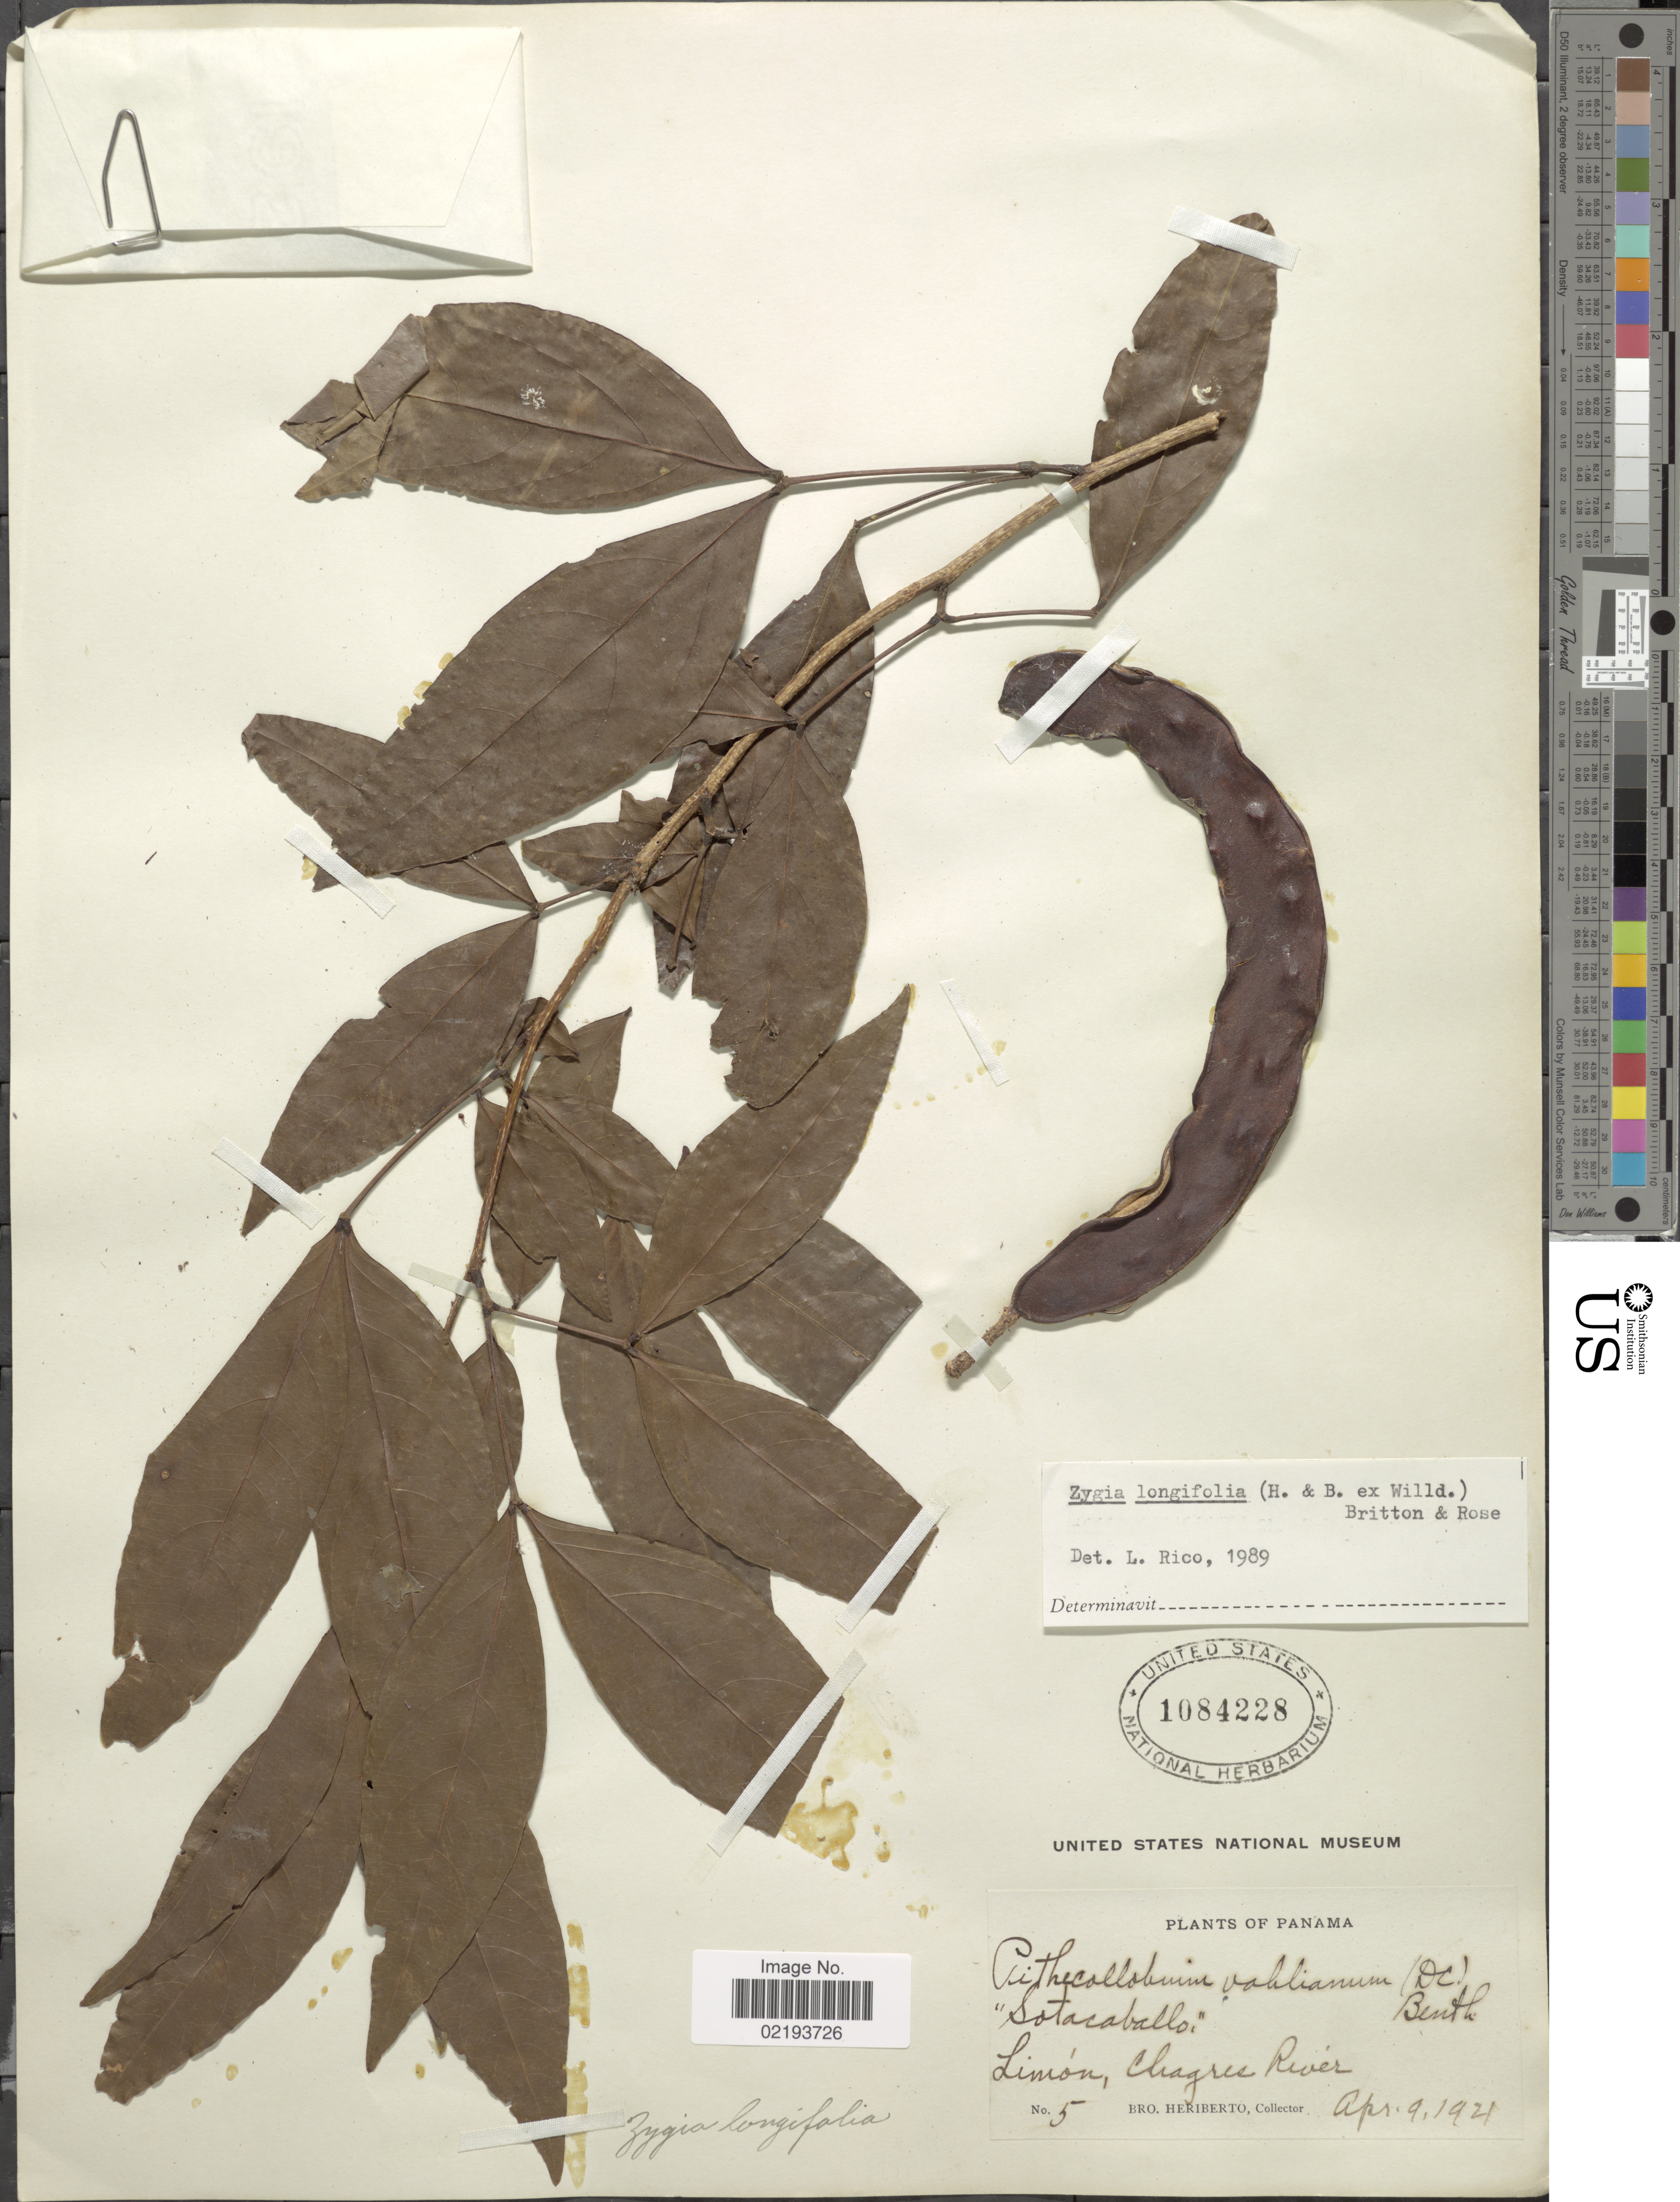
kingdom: Plantae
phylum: Tracheophyta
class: Magnoliopsida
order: Fabales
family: Fabaceae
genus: Zygia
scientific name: Zygia longifolia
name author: (Willd.) Britton & Rose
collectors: B. Heriberto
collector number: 5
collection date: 1921-04-09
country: Panama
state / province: Bocas del Toro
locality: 'Sotacaballo', Limón, Chagree River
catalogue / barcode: US 1084228